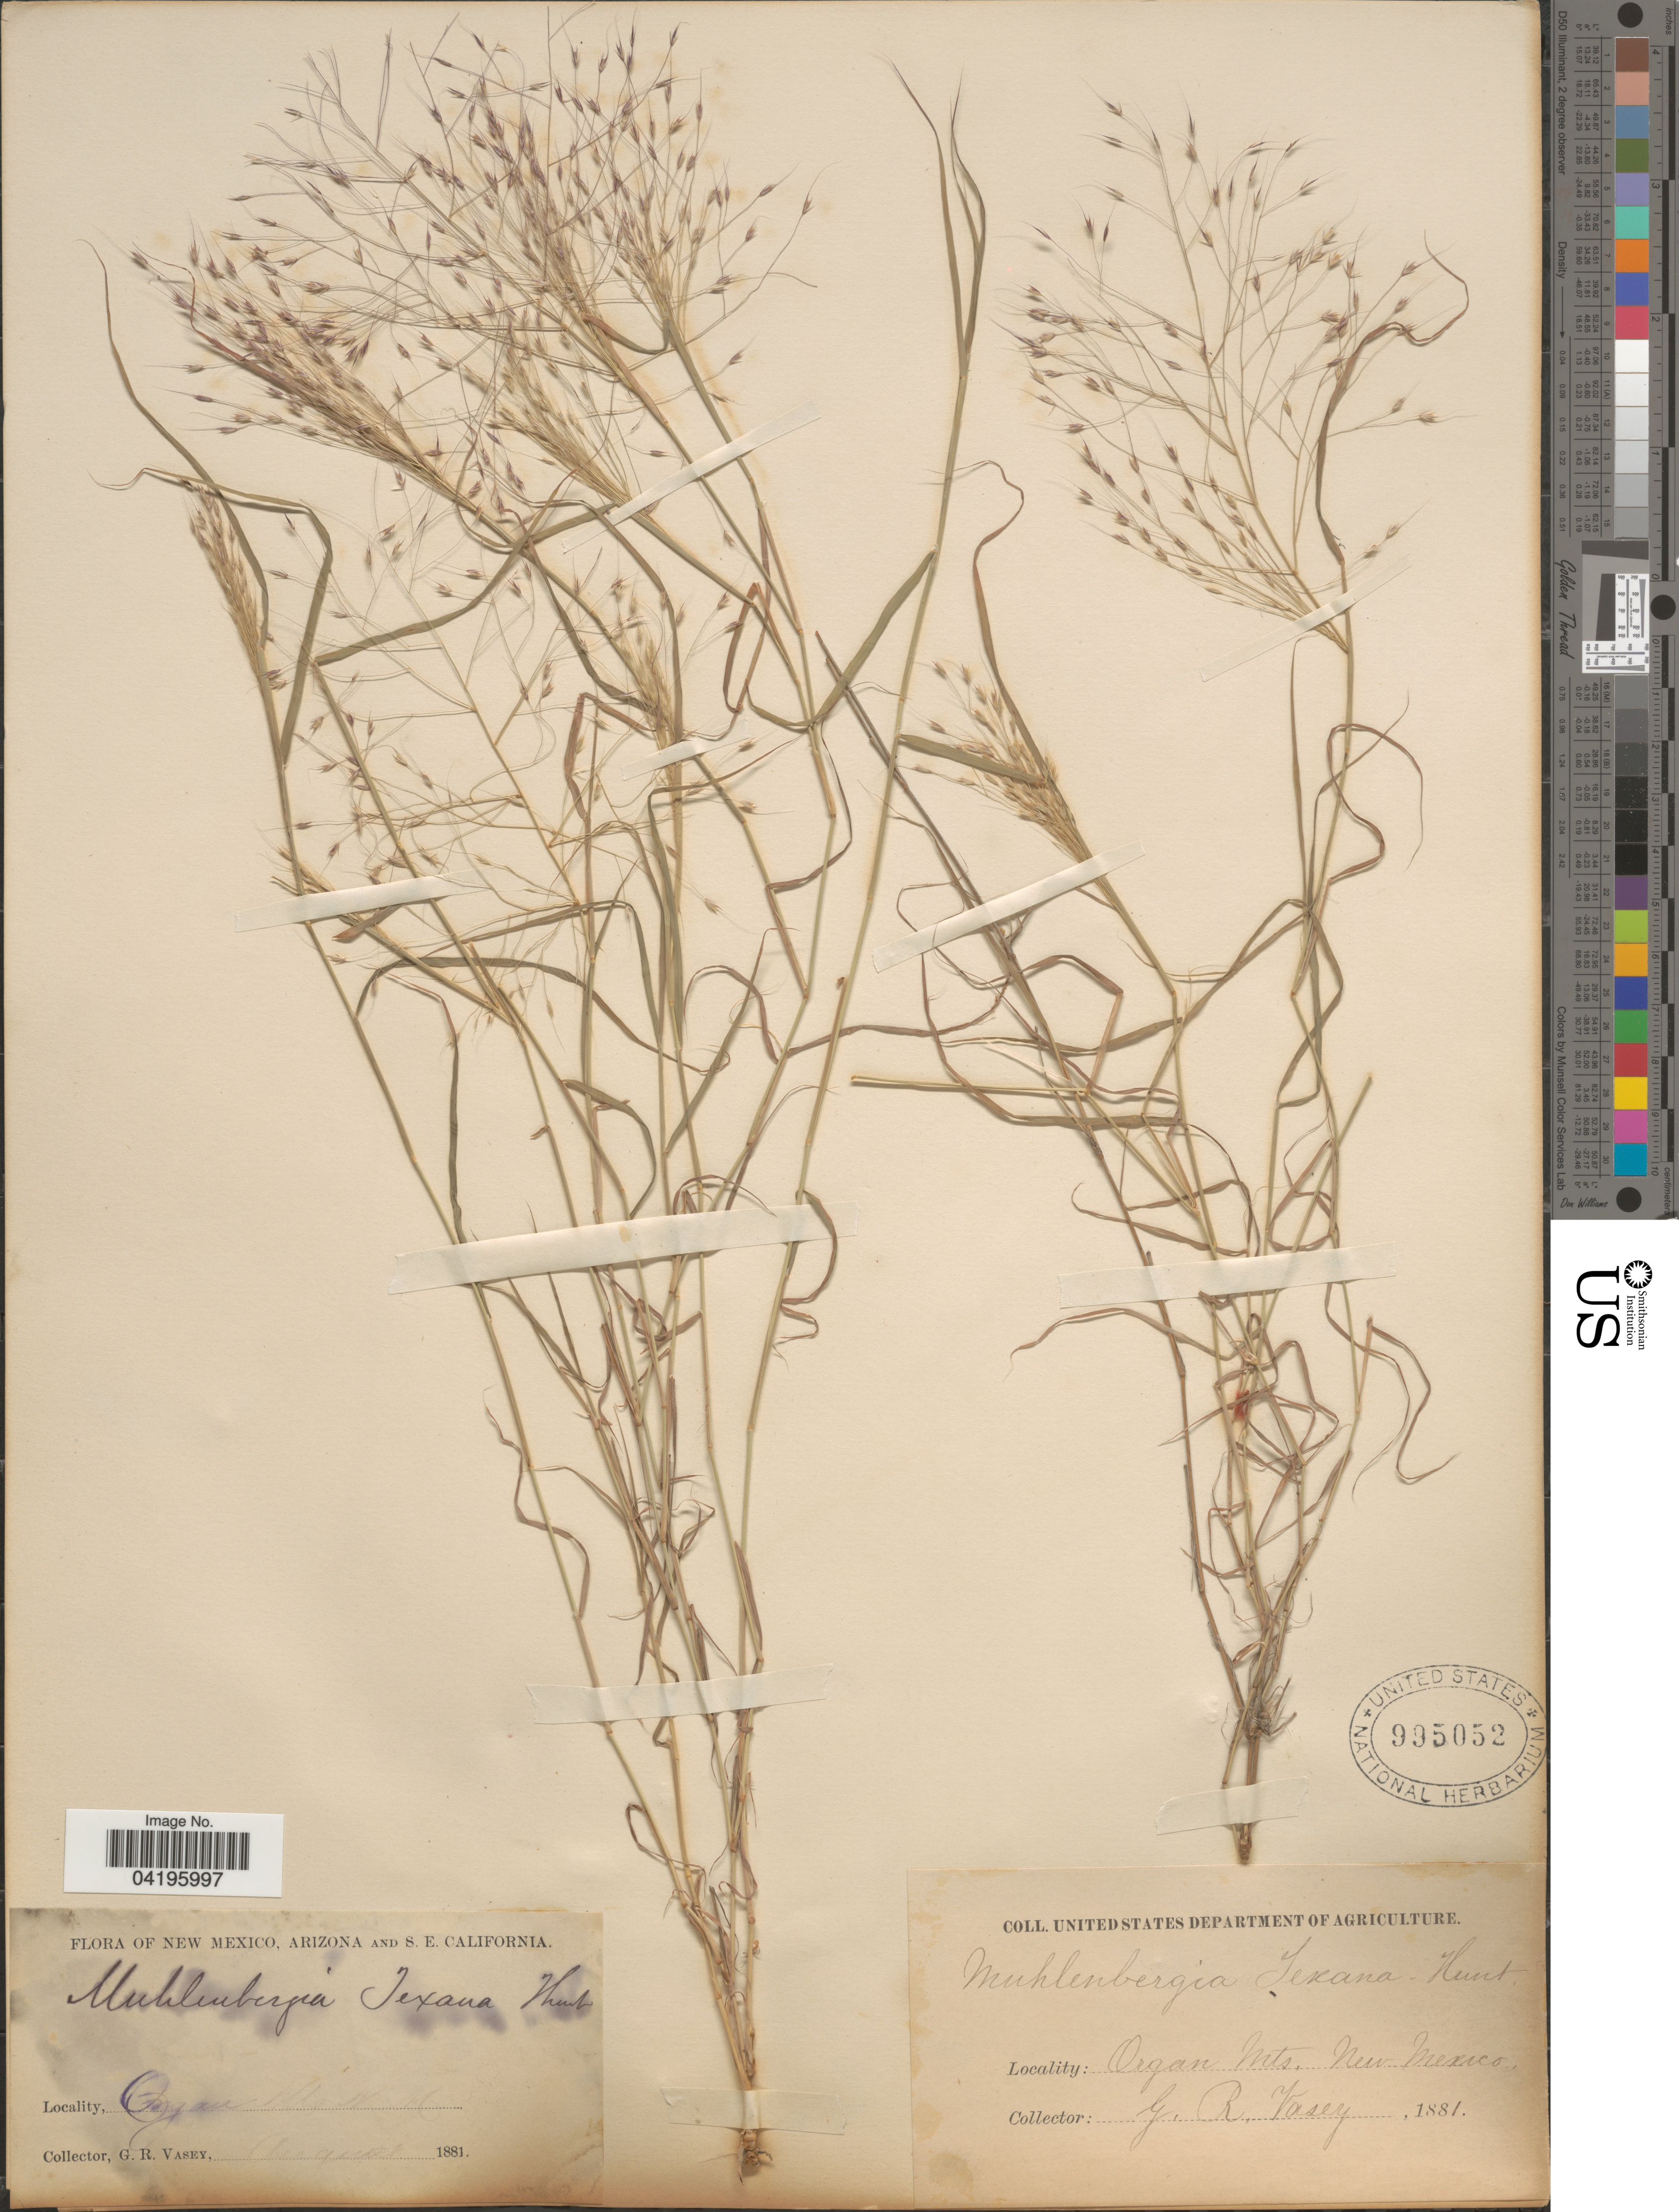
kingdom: Plantae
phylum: Tracheophyta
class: Liliopsida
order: Poales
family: Poaceae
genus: Muhlenbergia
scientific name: Muhlenbergia porteri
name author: Scribn. in W.J. Beal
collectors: G. R. Vasey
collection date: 1881-08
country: United States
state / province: New Mexico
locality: Organ Mts.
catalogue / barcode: US 995052